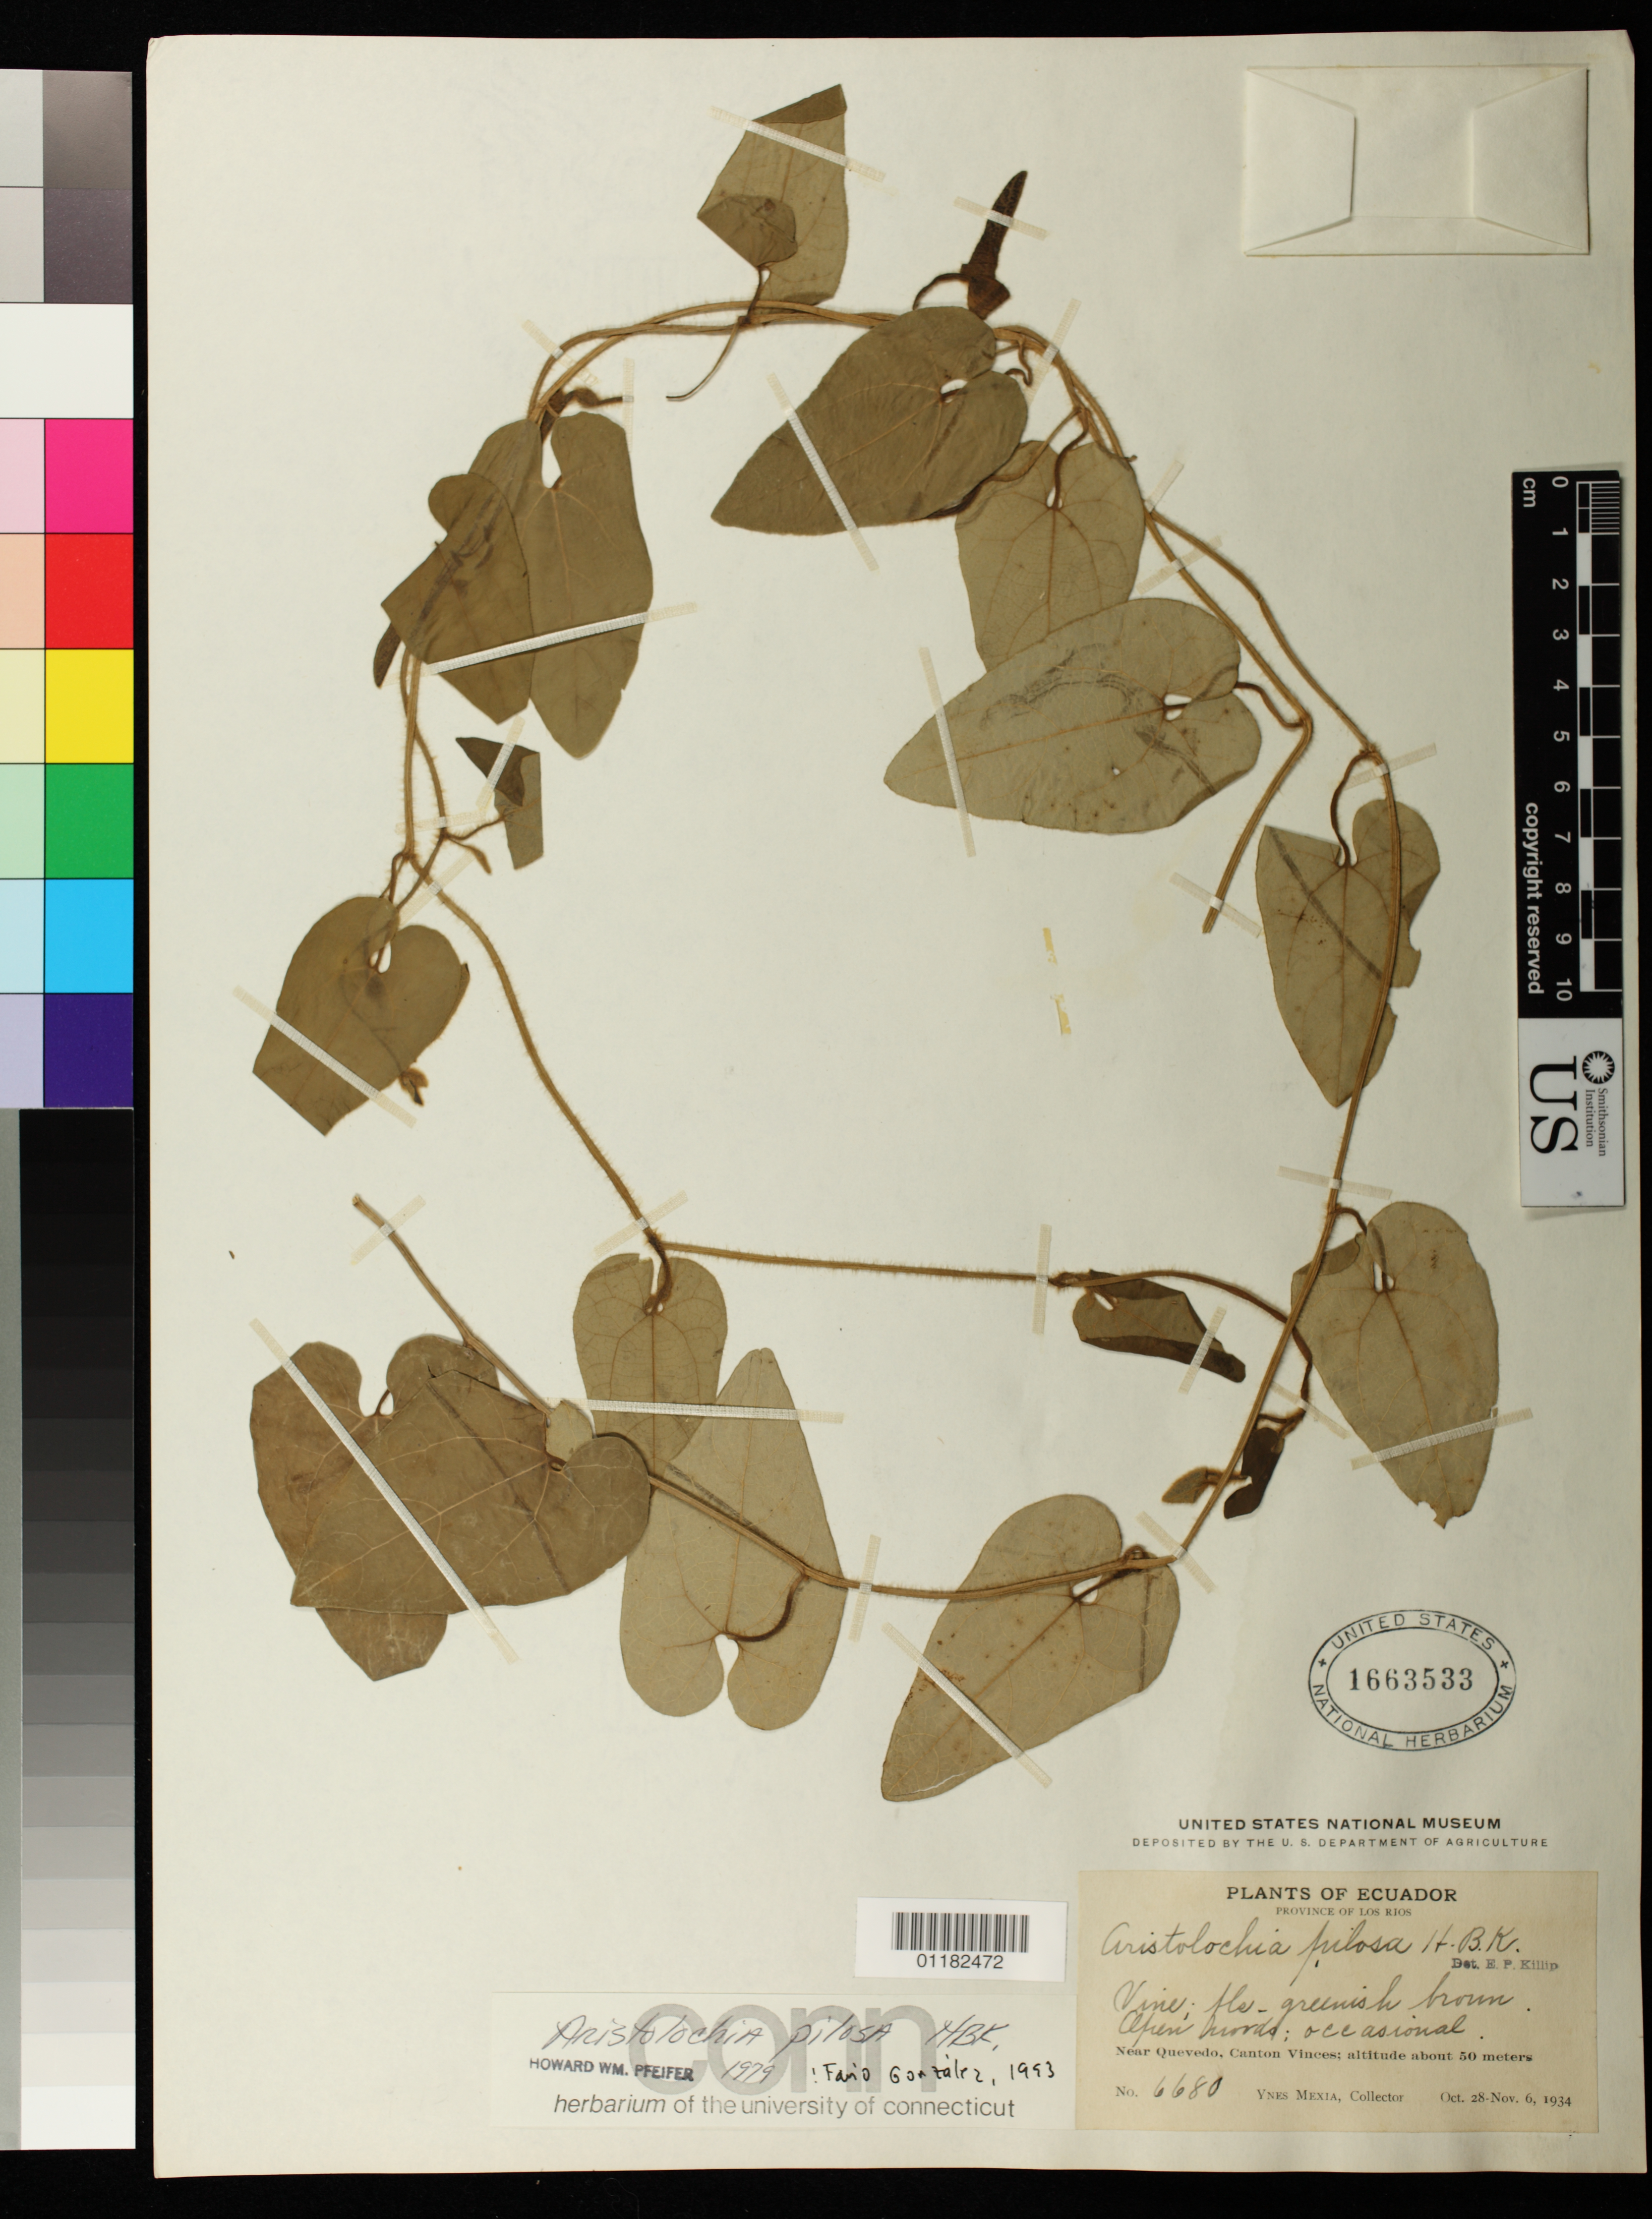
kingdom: Plantae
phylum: Tracheophyta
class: Magnoliopsida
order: Piperales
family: Aristolochiaceae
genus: Aristolochia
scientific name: Aristolochia pilosa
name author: Kunth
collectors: Y. Mexia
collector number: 6680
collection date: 1934-10-28/1934-11-06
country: Ecuador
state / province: Los Rios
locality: Quevedo in Canton Vinces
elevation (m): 30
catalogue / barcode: US 1663533